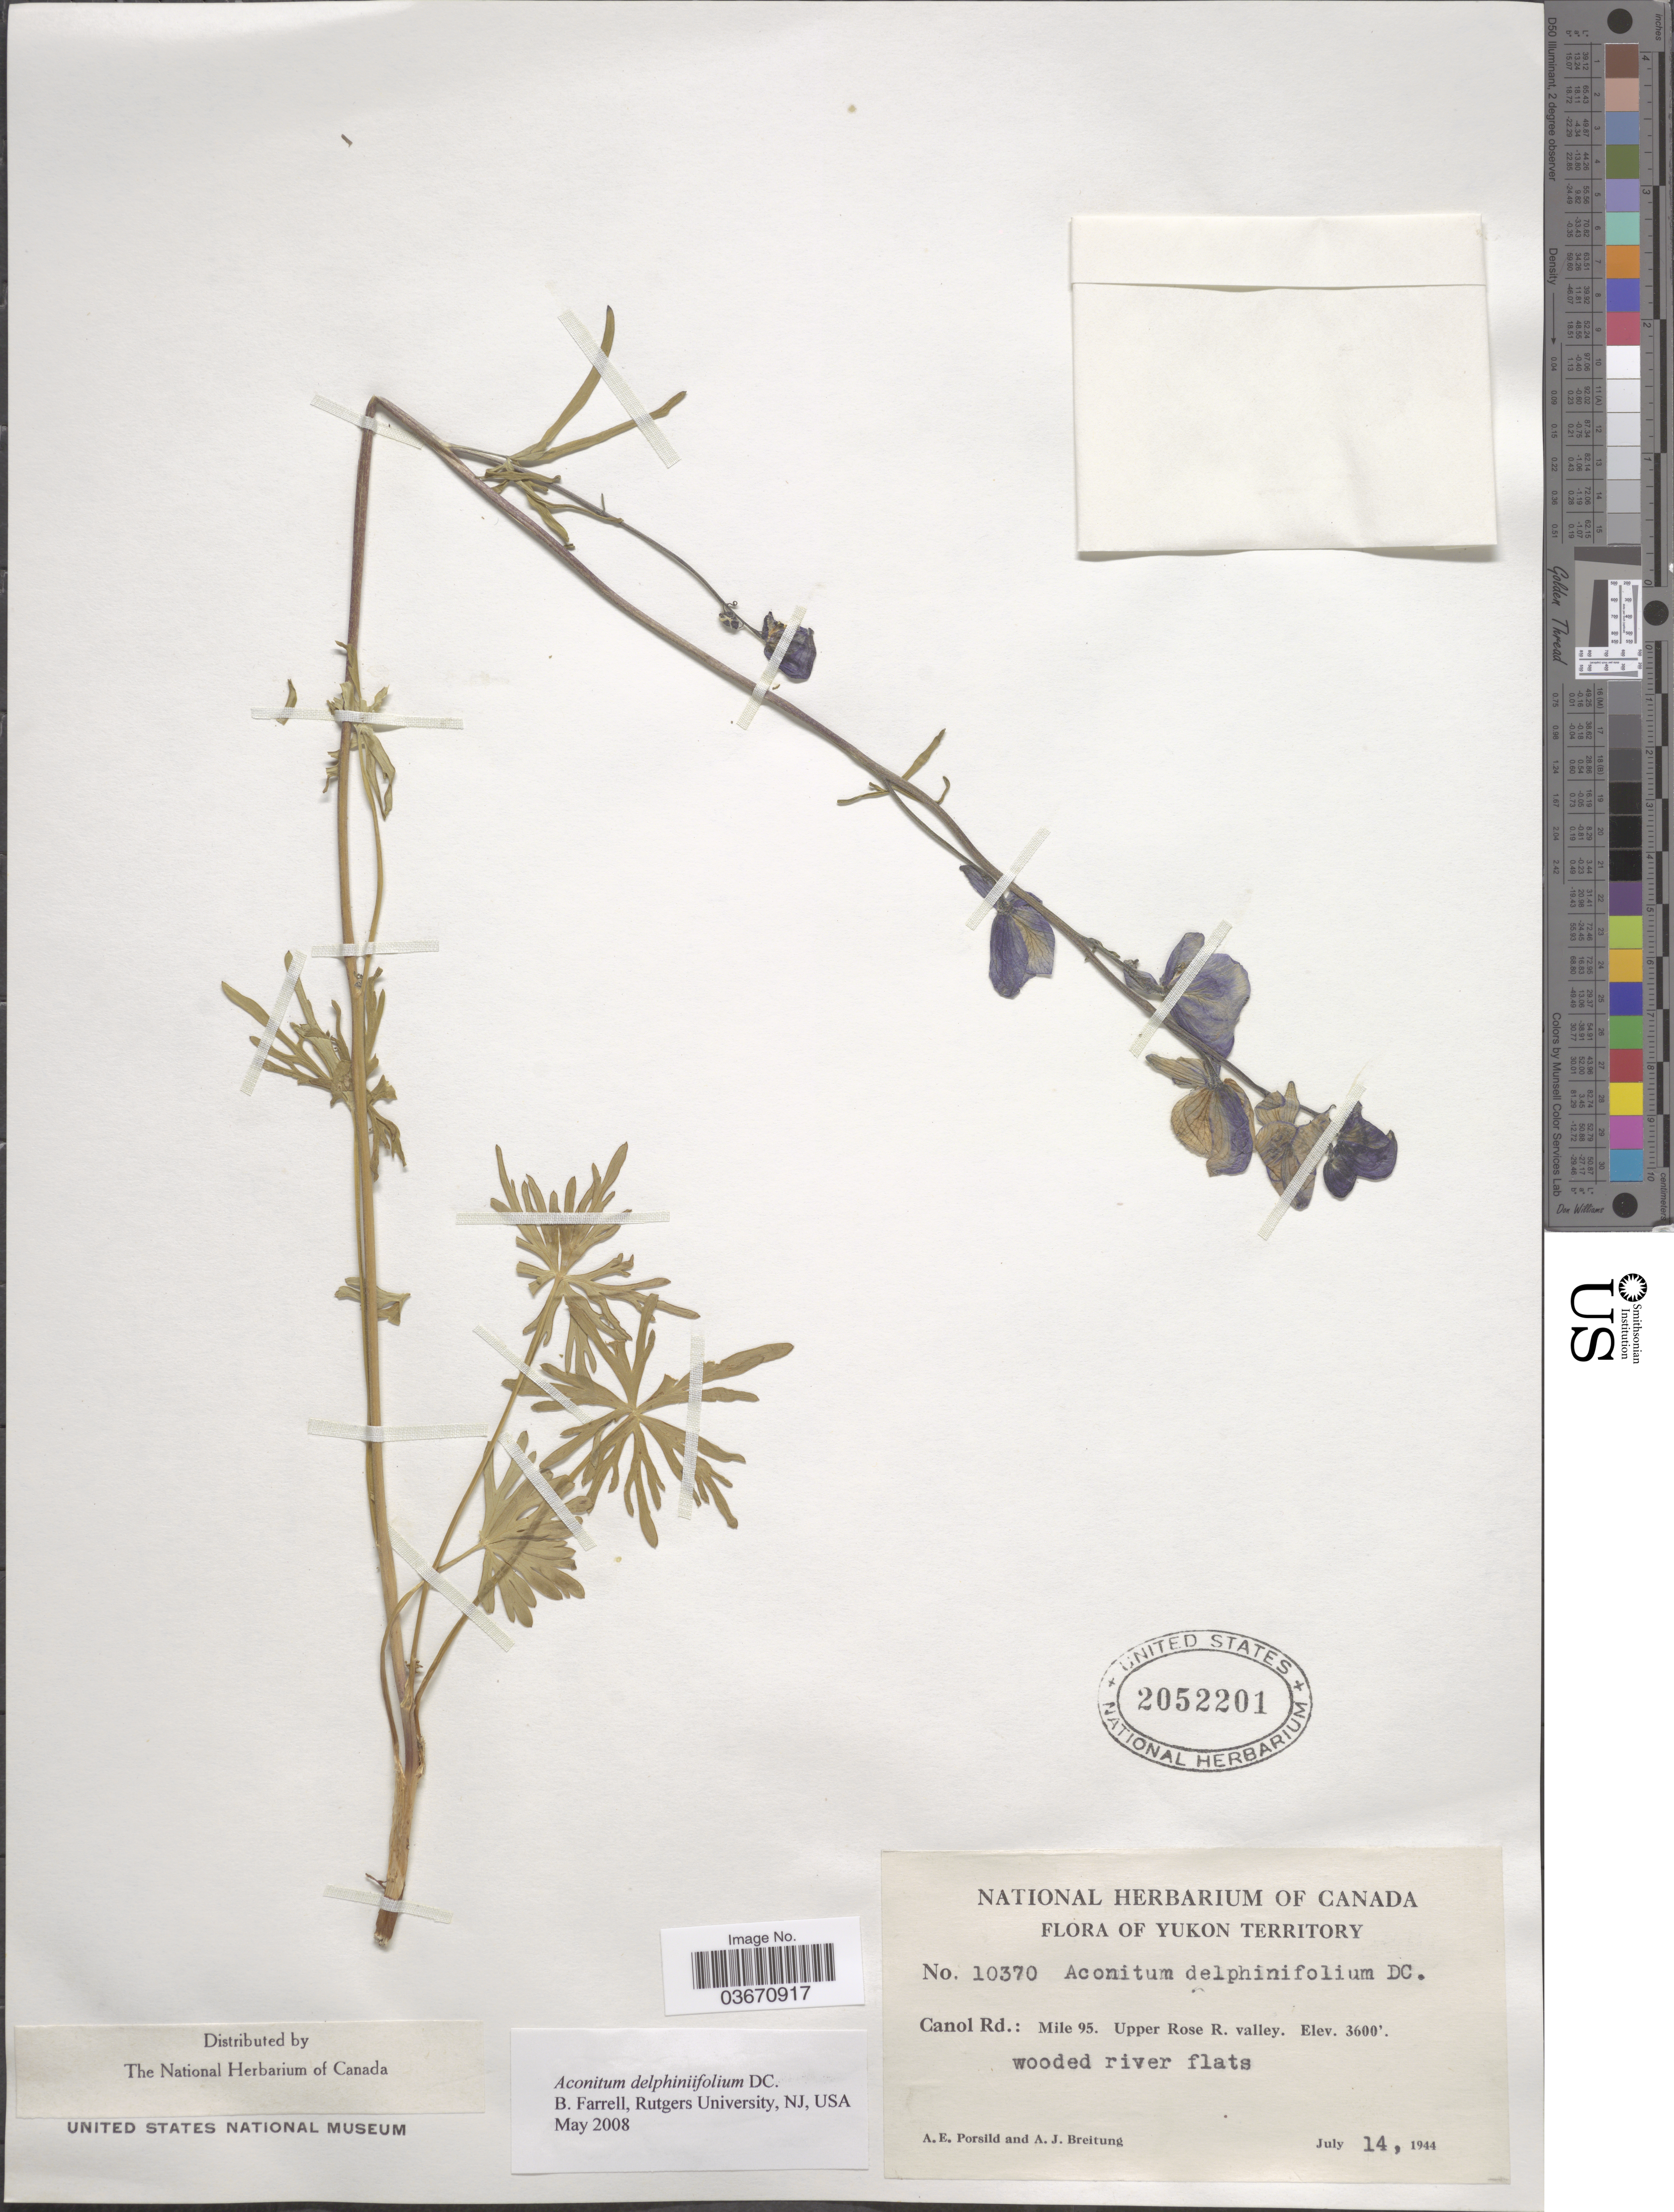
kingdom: Plantae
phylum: Tracheophyta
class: Magnoliopsida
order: Ranunculales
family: Ranunculaceae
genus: Aconitum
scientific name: Aconitum delphinifolium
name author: DC.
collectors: A. E. Porsild & A. Breitung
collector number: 10370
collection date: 1944-07-14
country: Canada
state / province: Yukon Territory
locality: Canol Rd.: Mile 95. Upper Rose R. valley.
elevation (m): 1097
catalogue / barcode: US 2052201